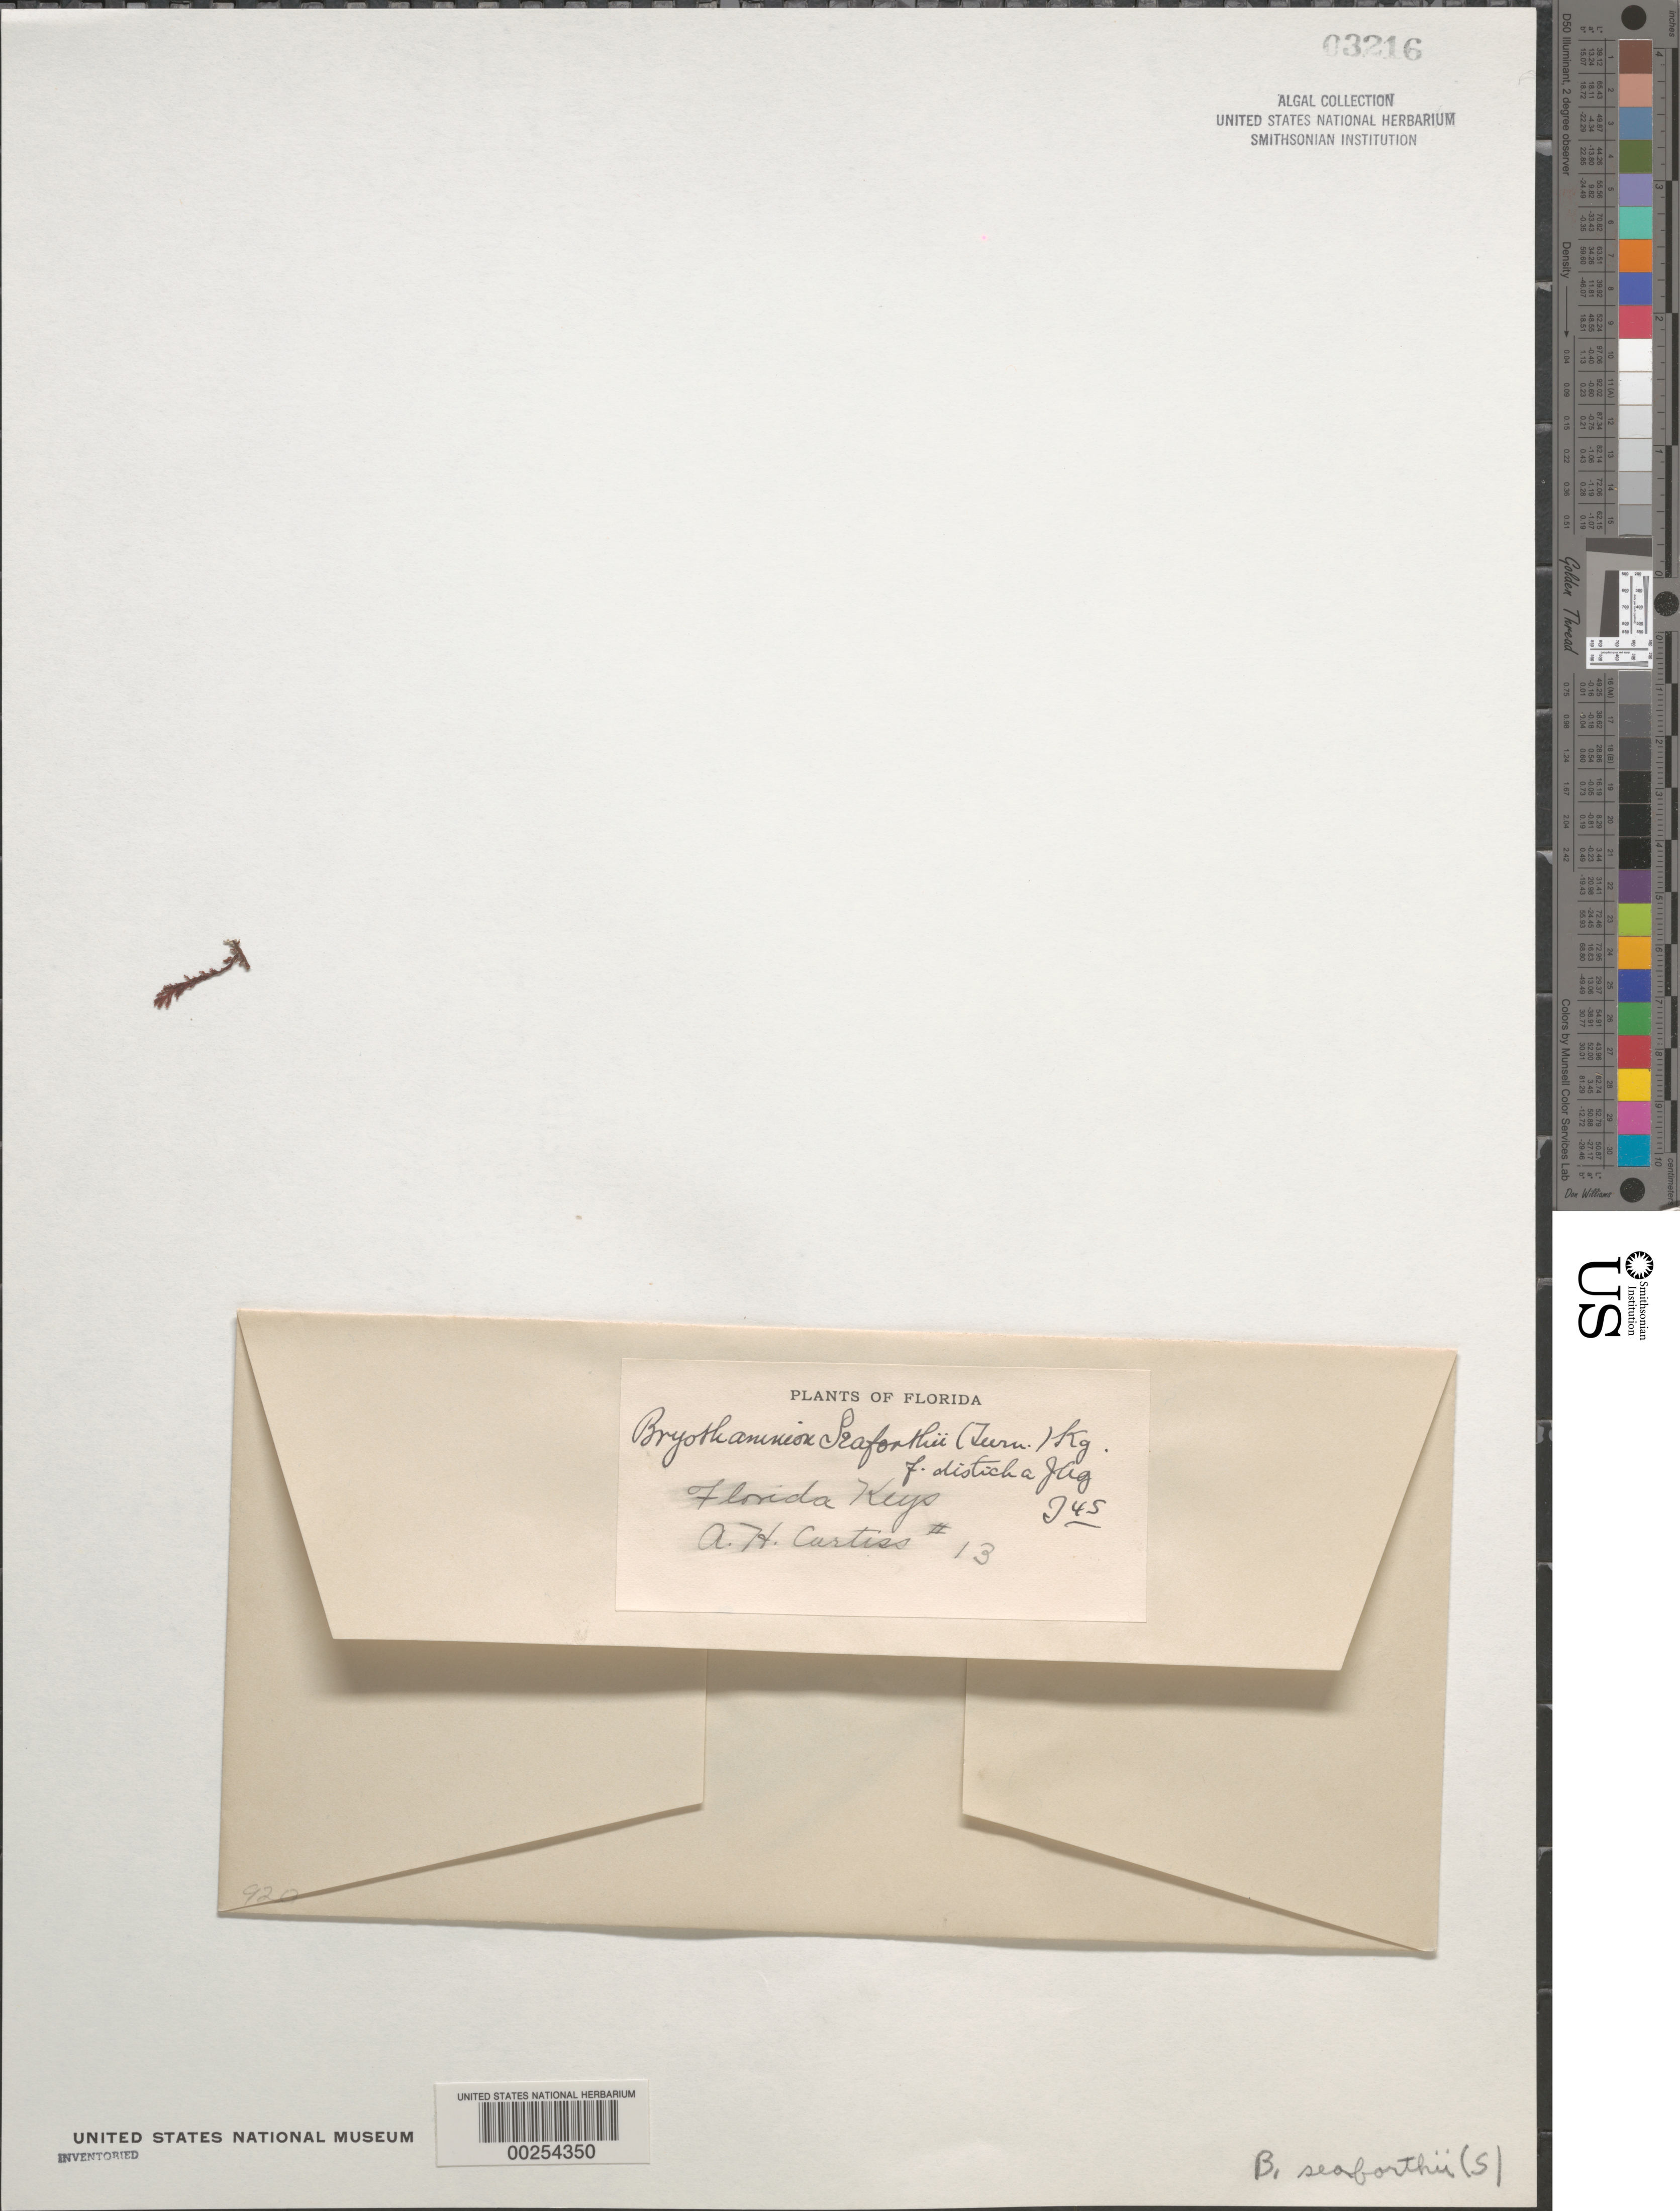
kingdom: Plantae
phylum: Rhodophyta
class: Florideophyceae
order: Ceramiales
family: Rhodomelaceae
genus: Bryothamnion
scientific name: Bryothamnion seaforthii f. disticha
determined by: Taylor, William R.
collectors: A. H. Curtiss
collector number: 13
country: United States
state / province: Florida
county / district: Monroe County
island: Florida Keys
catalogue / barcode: US 3216